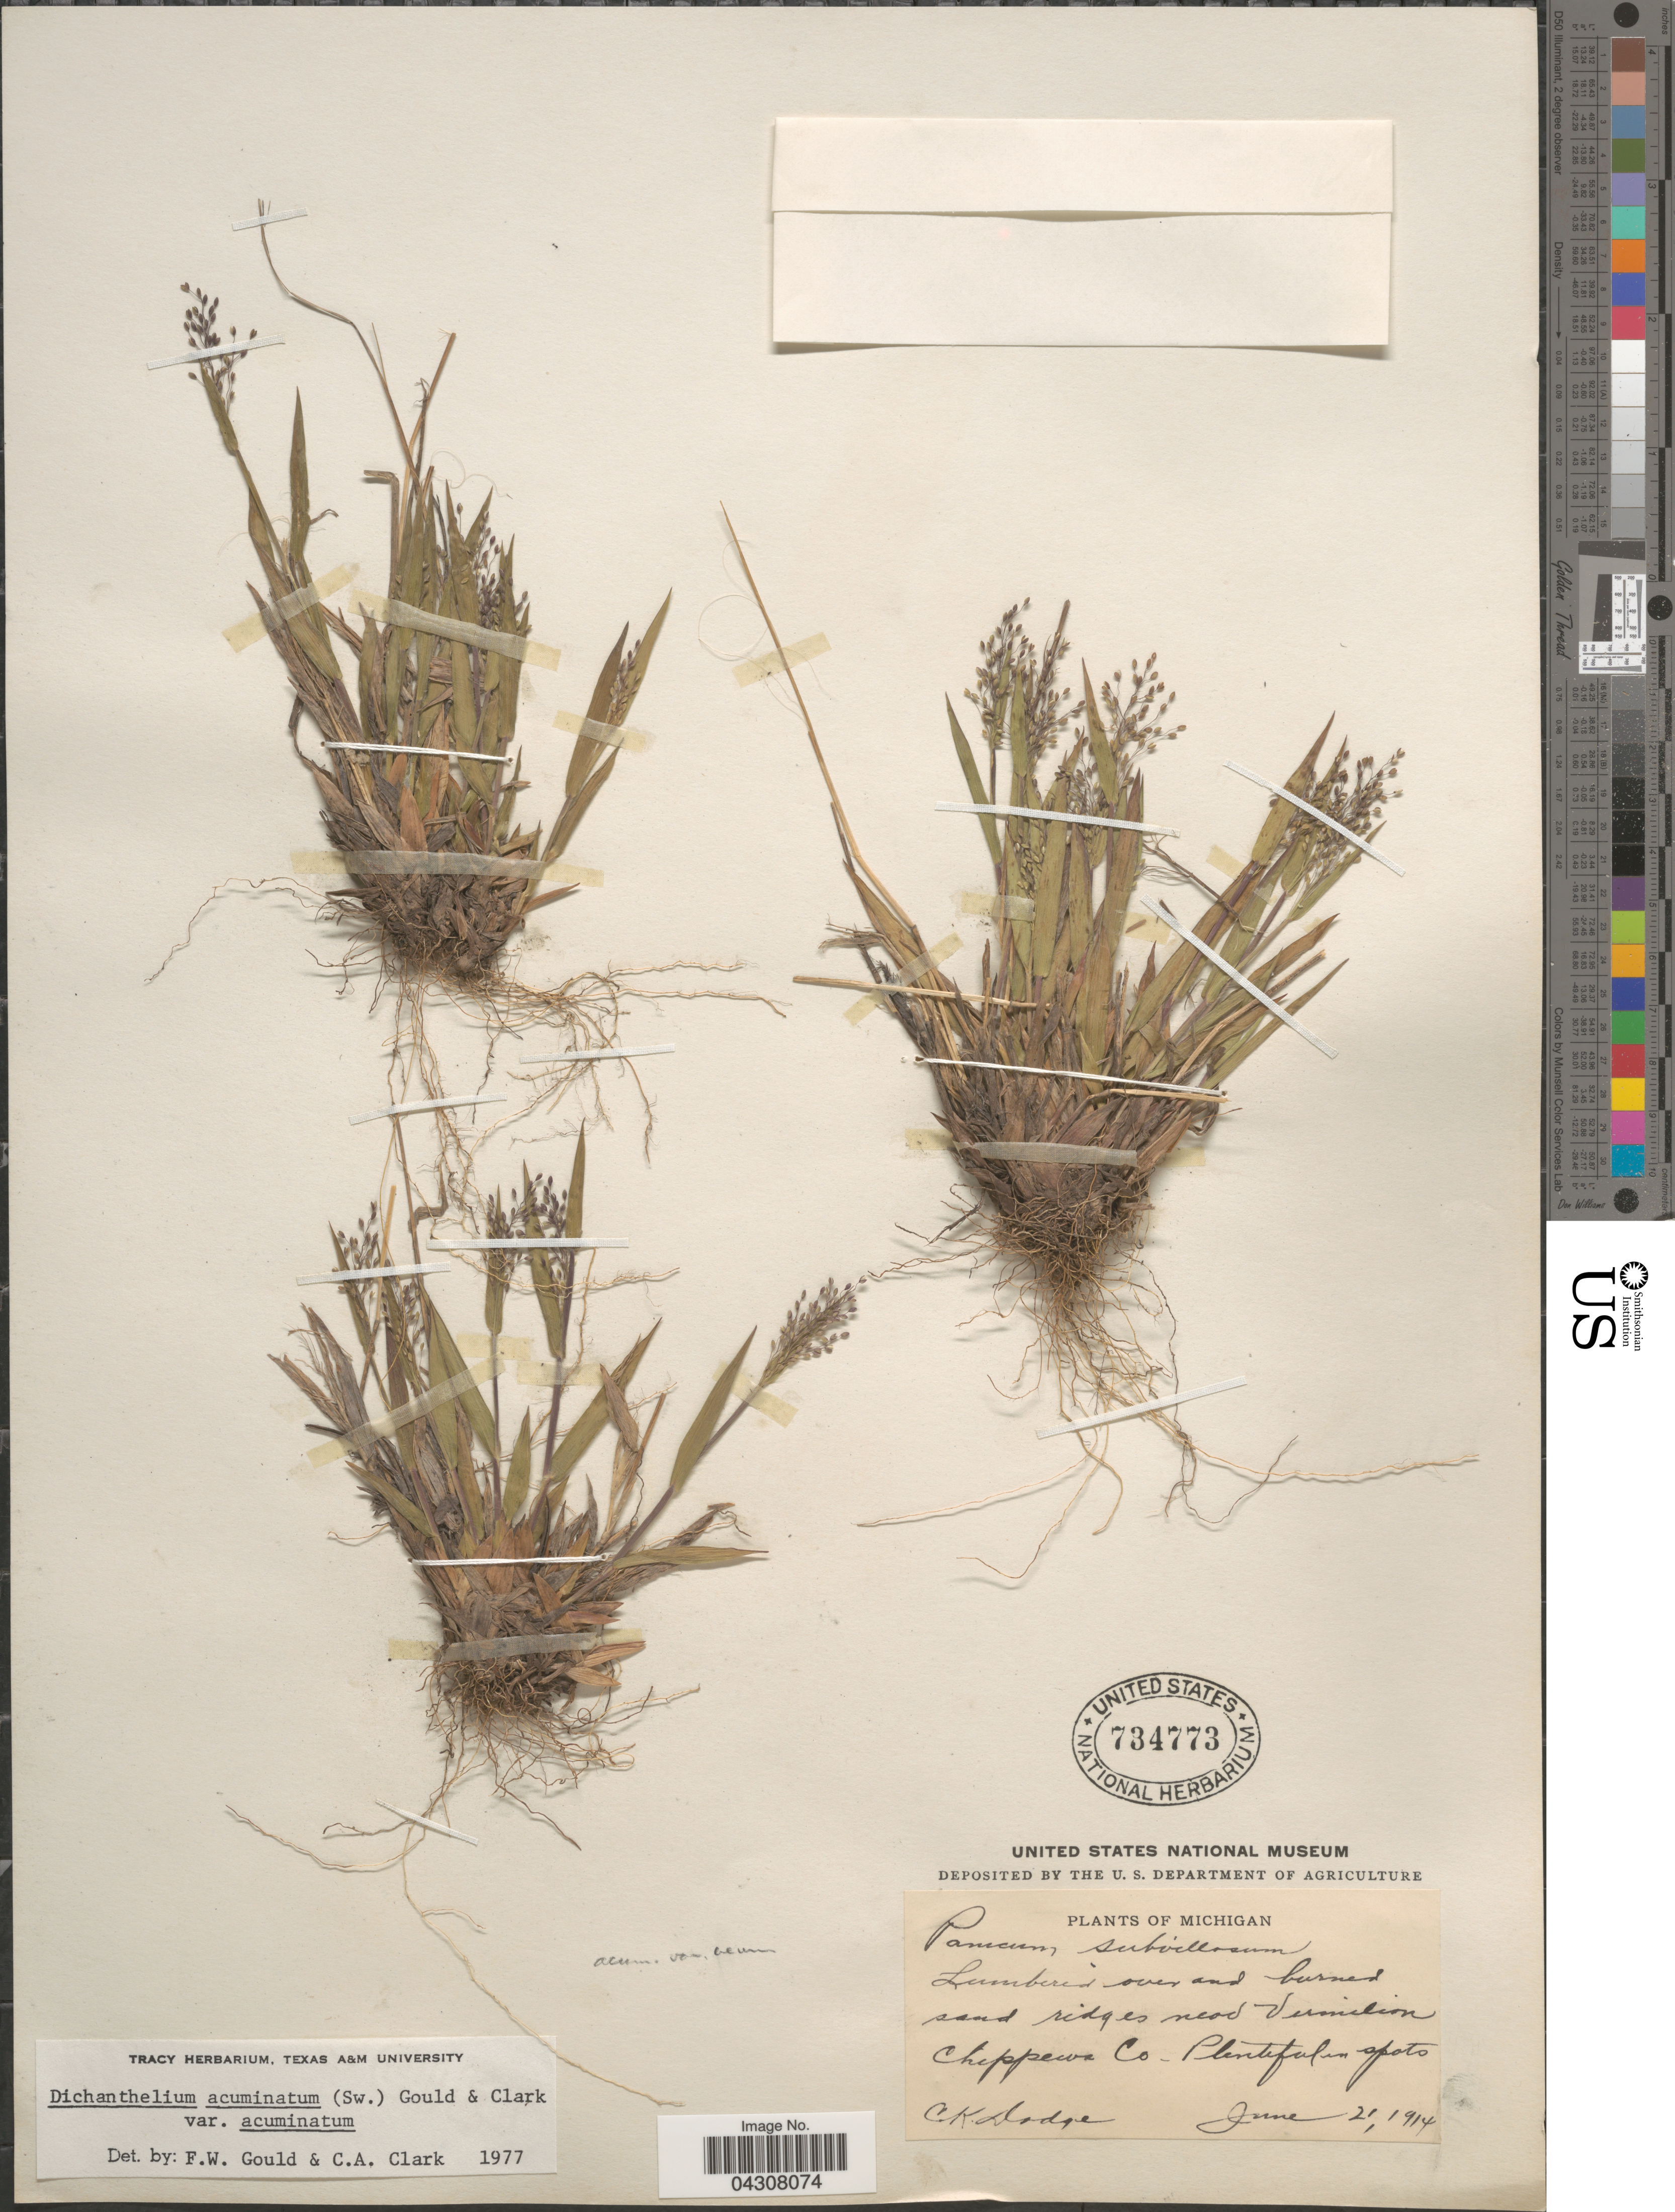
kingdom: Plantae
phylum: Tracheophyta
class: Liliopsida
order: Poales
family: Poaceae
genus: Dichanthelium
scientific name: Dichanthelium acuminatum var. acuminatum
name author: (Sw.) Gould & C.A. Clark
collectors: C. Dodge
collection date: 1914-06-21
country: United States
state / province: Michigan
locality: Lumbered over and burned sand ridges near Vermilion Cheppewa Co.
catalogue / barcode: US 734773